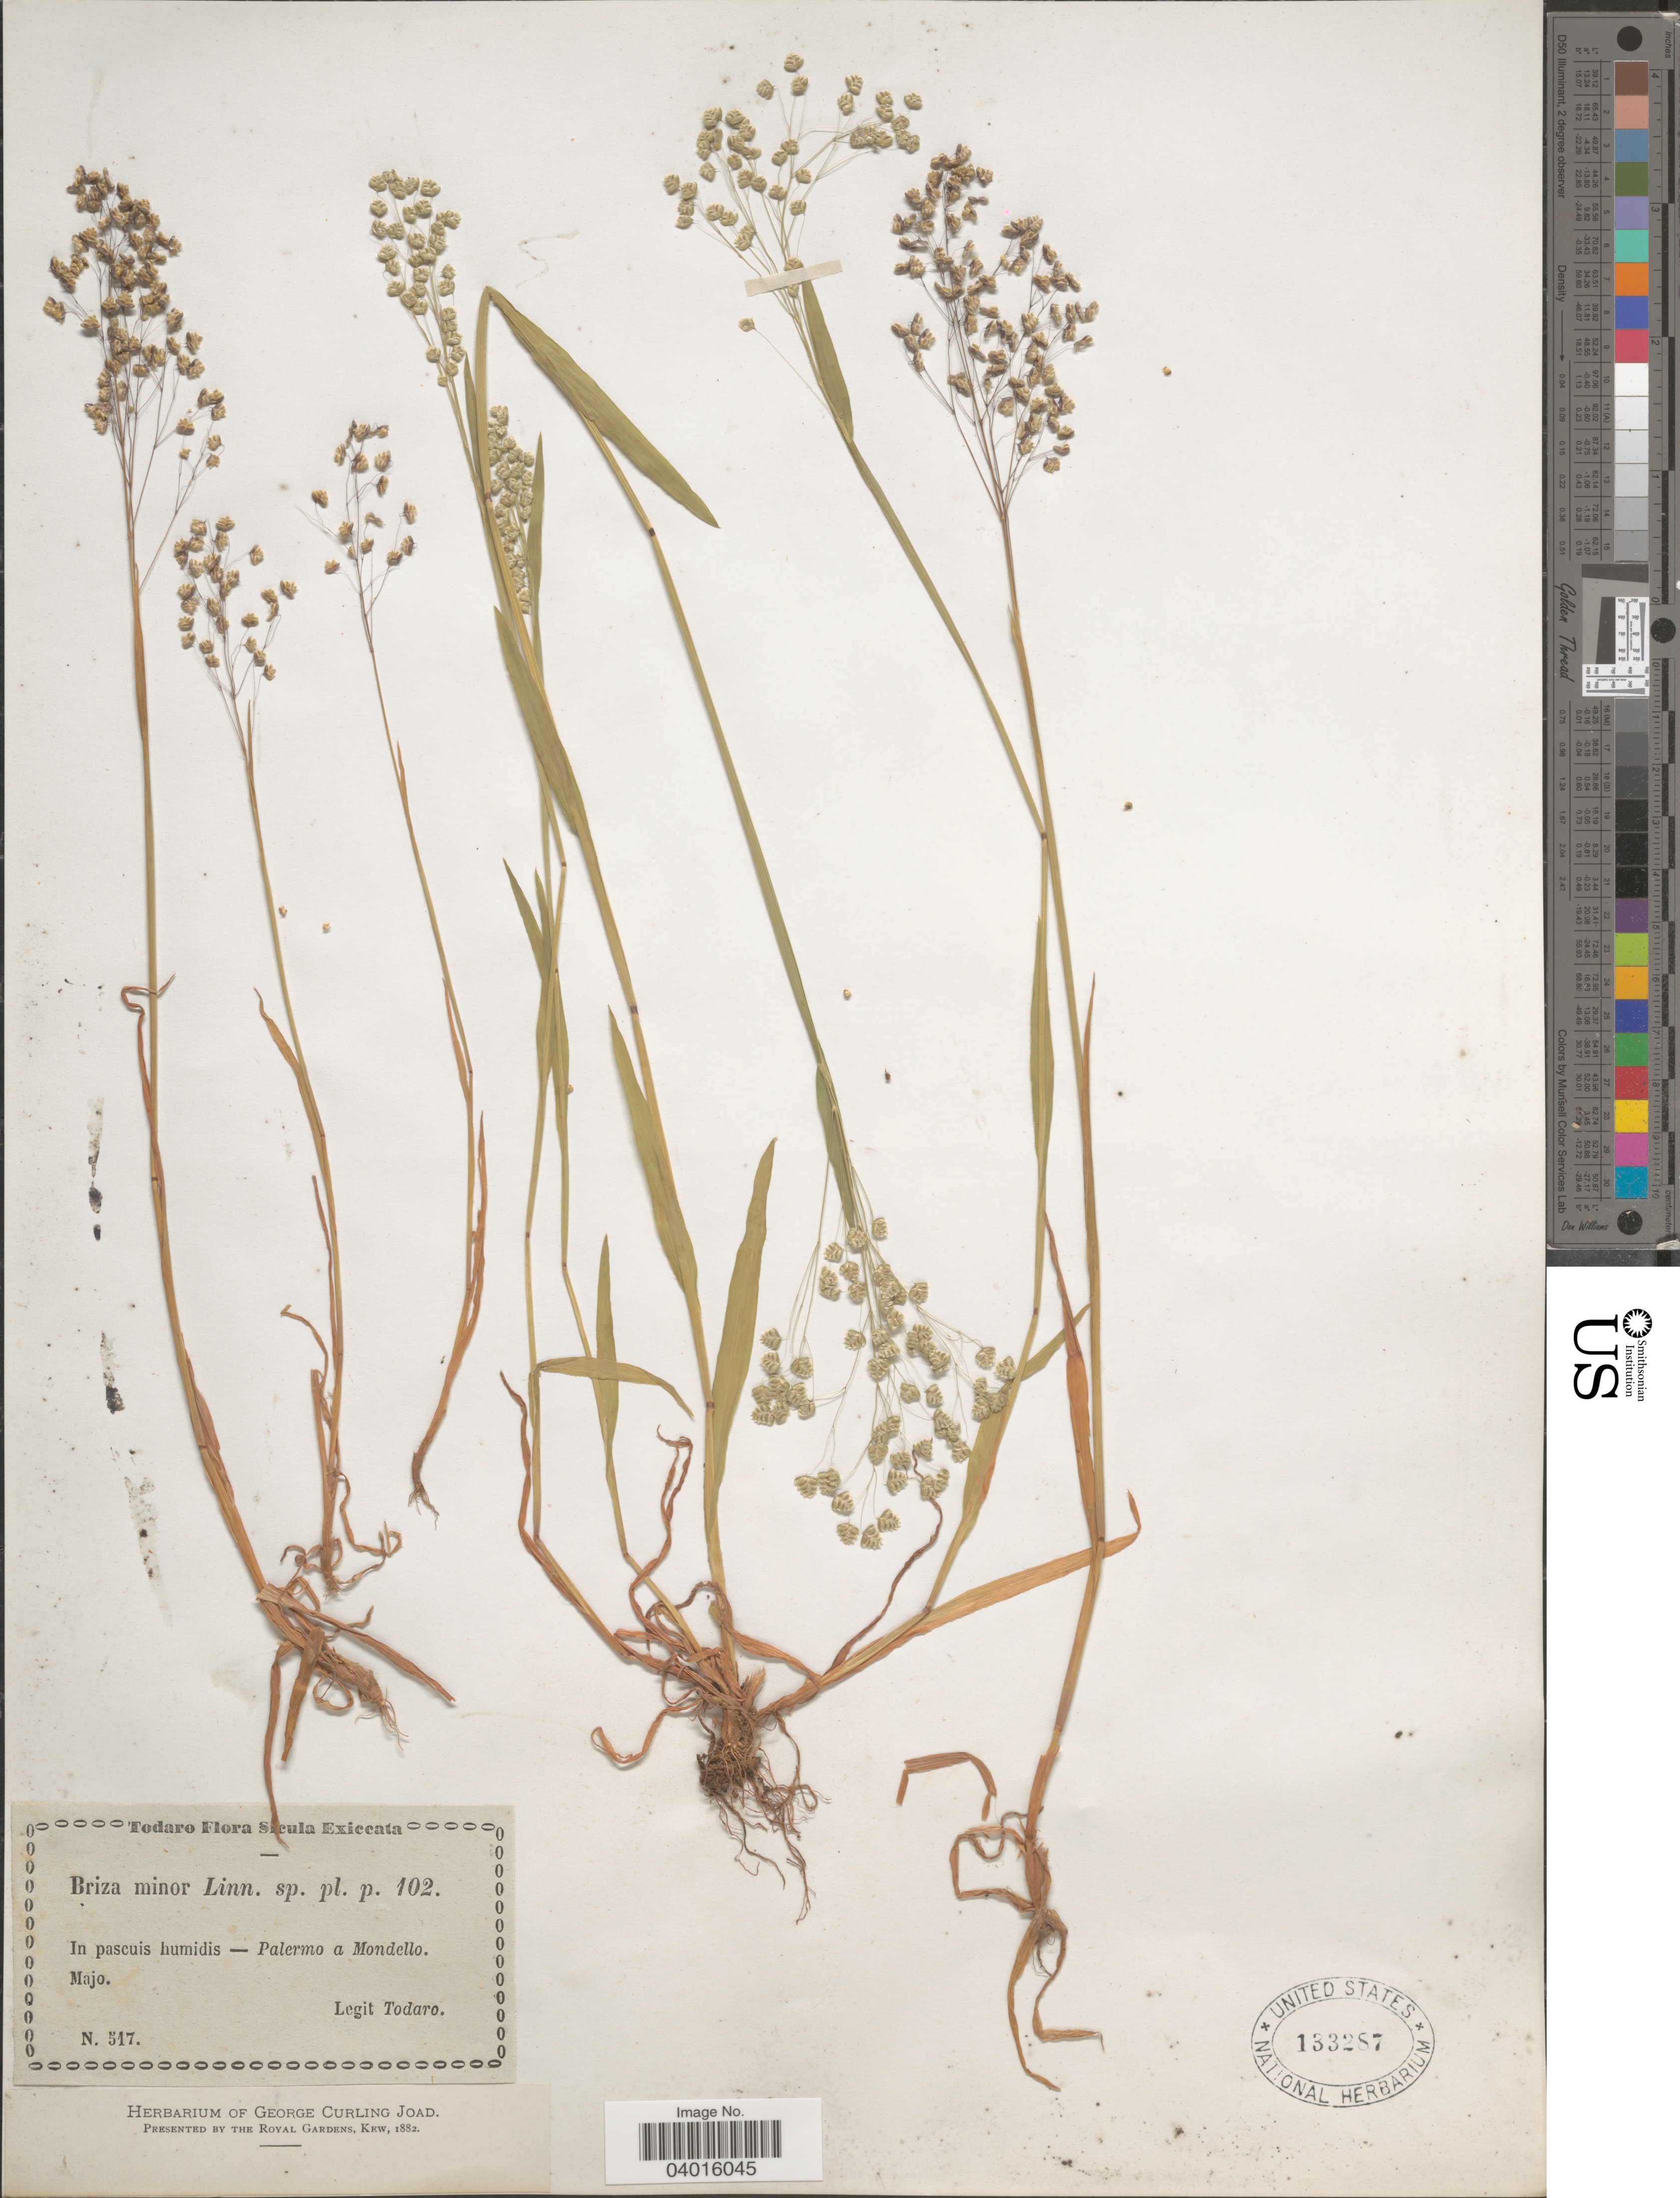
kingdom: Plantae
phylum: Tracheophyta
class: Liliopsida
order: Poales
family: Poaceae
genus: Briza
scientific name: Briza minor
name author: L.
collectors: Todaro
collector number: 517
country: Italy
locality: S [illegible text]cula. In pascuis humidis - Palermo a Mondello.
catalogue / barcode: US 133287